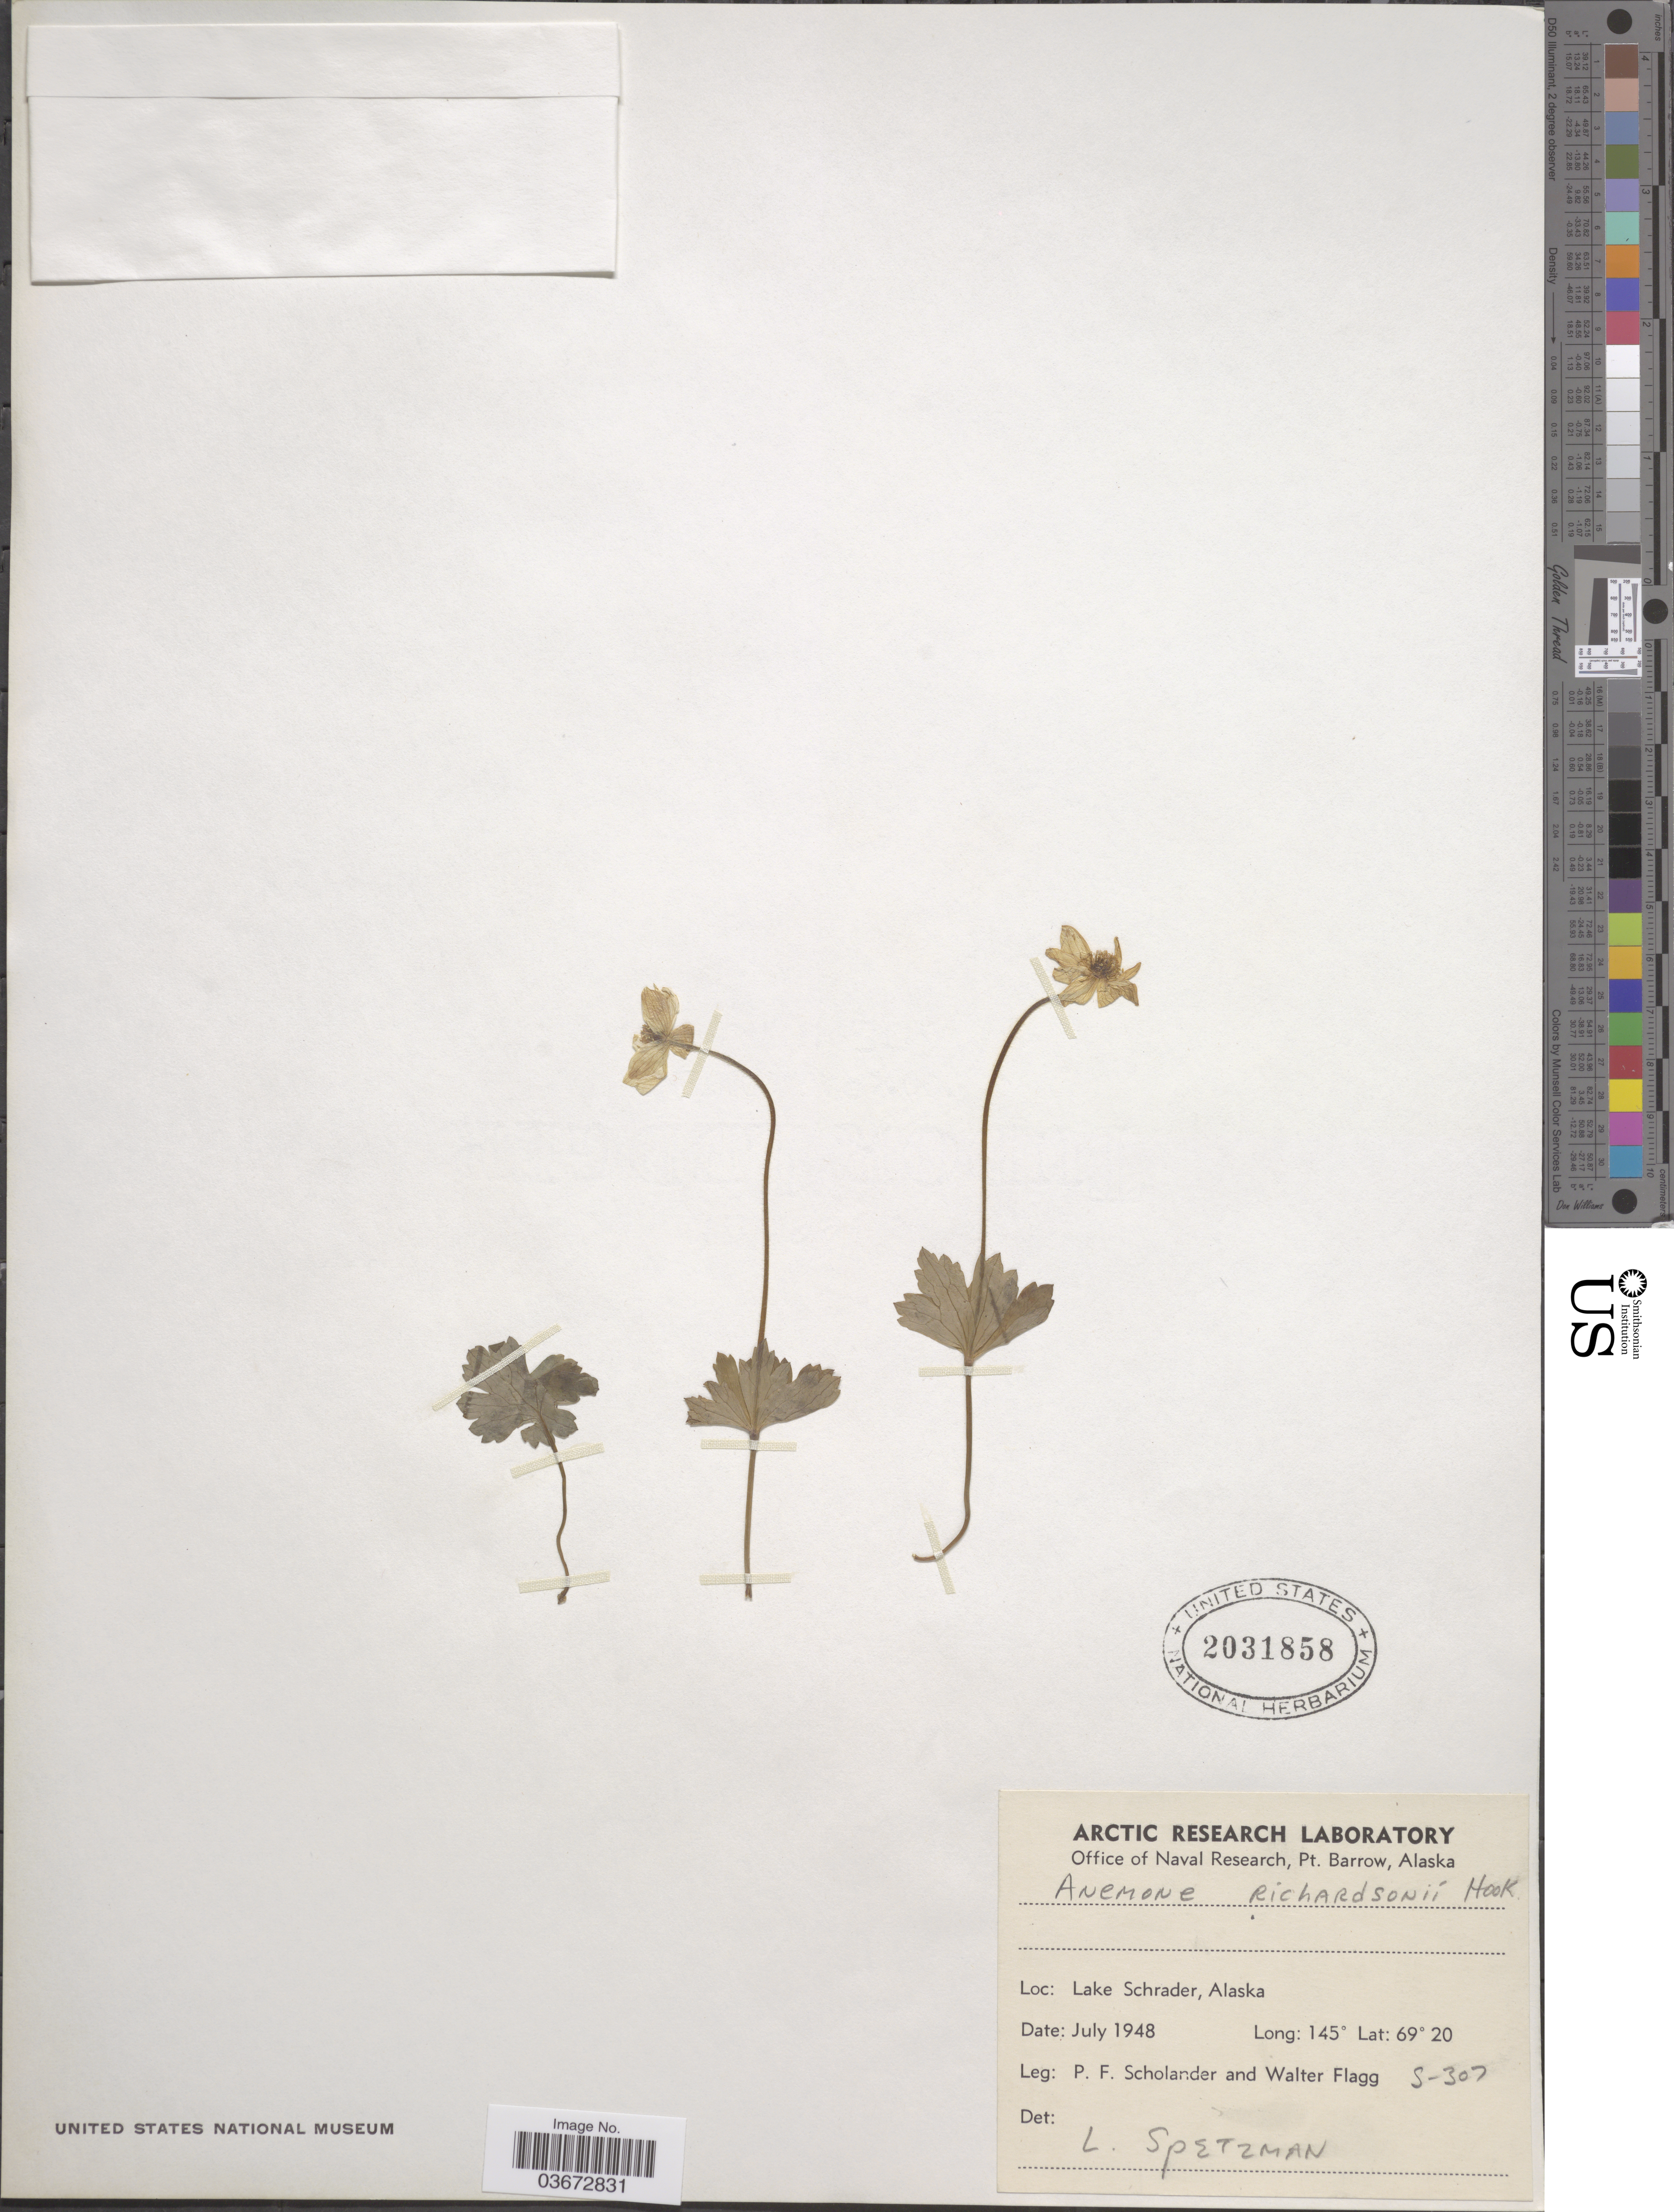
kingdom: Plantae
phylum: Tracheophyta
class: Magnoliopsida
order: Ranunculales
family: Ranunculaceae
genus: Anemone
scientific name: Anemone richardsonii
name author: Hook.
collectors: P. Scholander & W. Flagg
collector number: S-307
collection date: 1948-07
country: United States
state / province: Alaska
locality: Lake Schrader.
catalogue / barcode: US 2031858